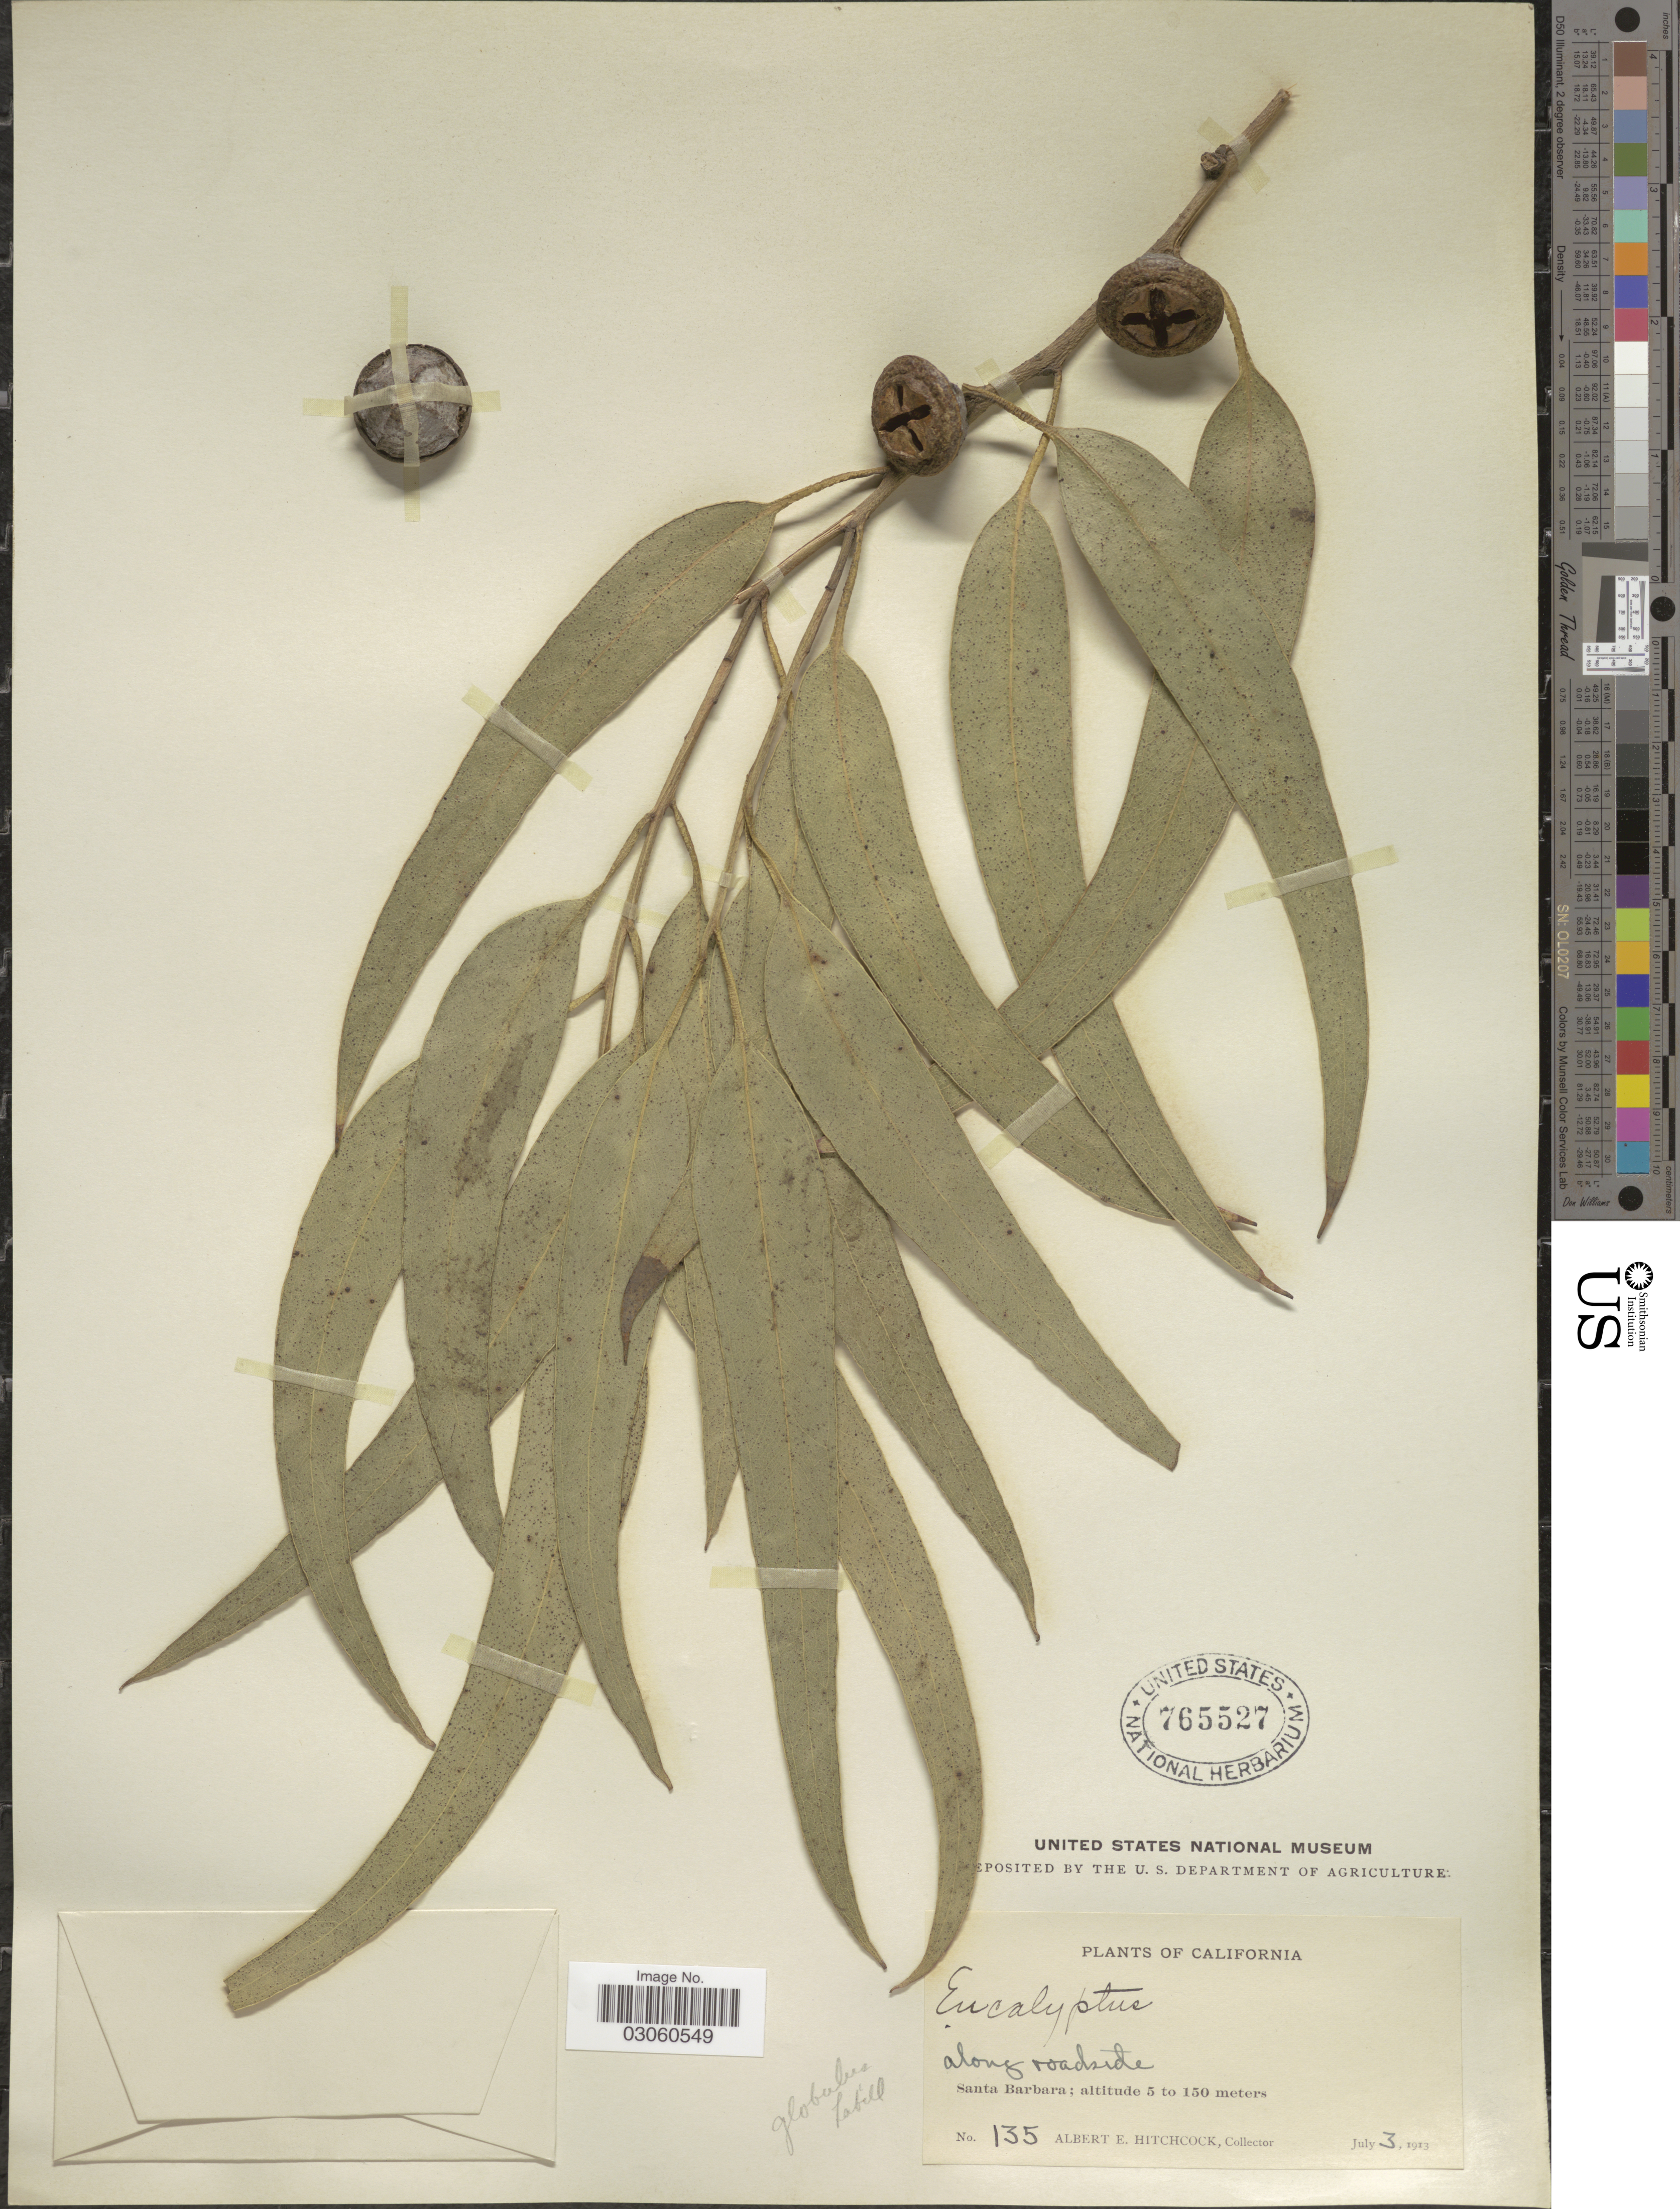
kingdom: Plantae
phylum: Tracheophyta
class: Magnoliopsida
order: Myrtales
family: Myrtaceae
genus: Eucalyptus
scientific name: Eucalyptus sp.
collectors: A. Hitchcock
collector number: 135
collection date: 1913-07-03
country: United States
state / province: California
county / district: Santa Barbara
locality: Along roadside. Santa Barbara.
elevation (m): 5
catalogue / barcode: US 765527